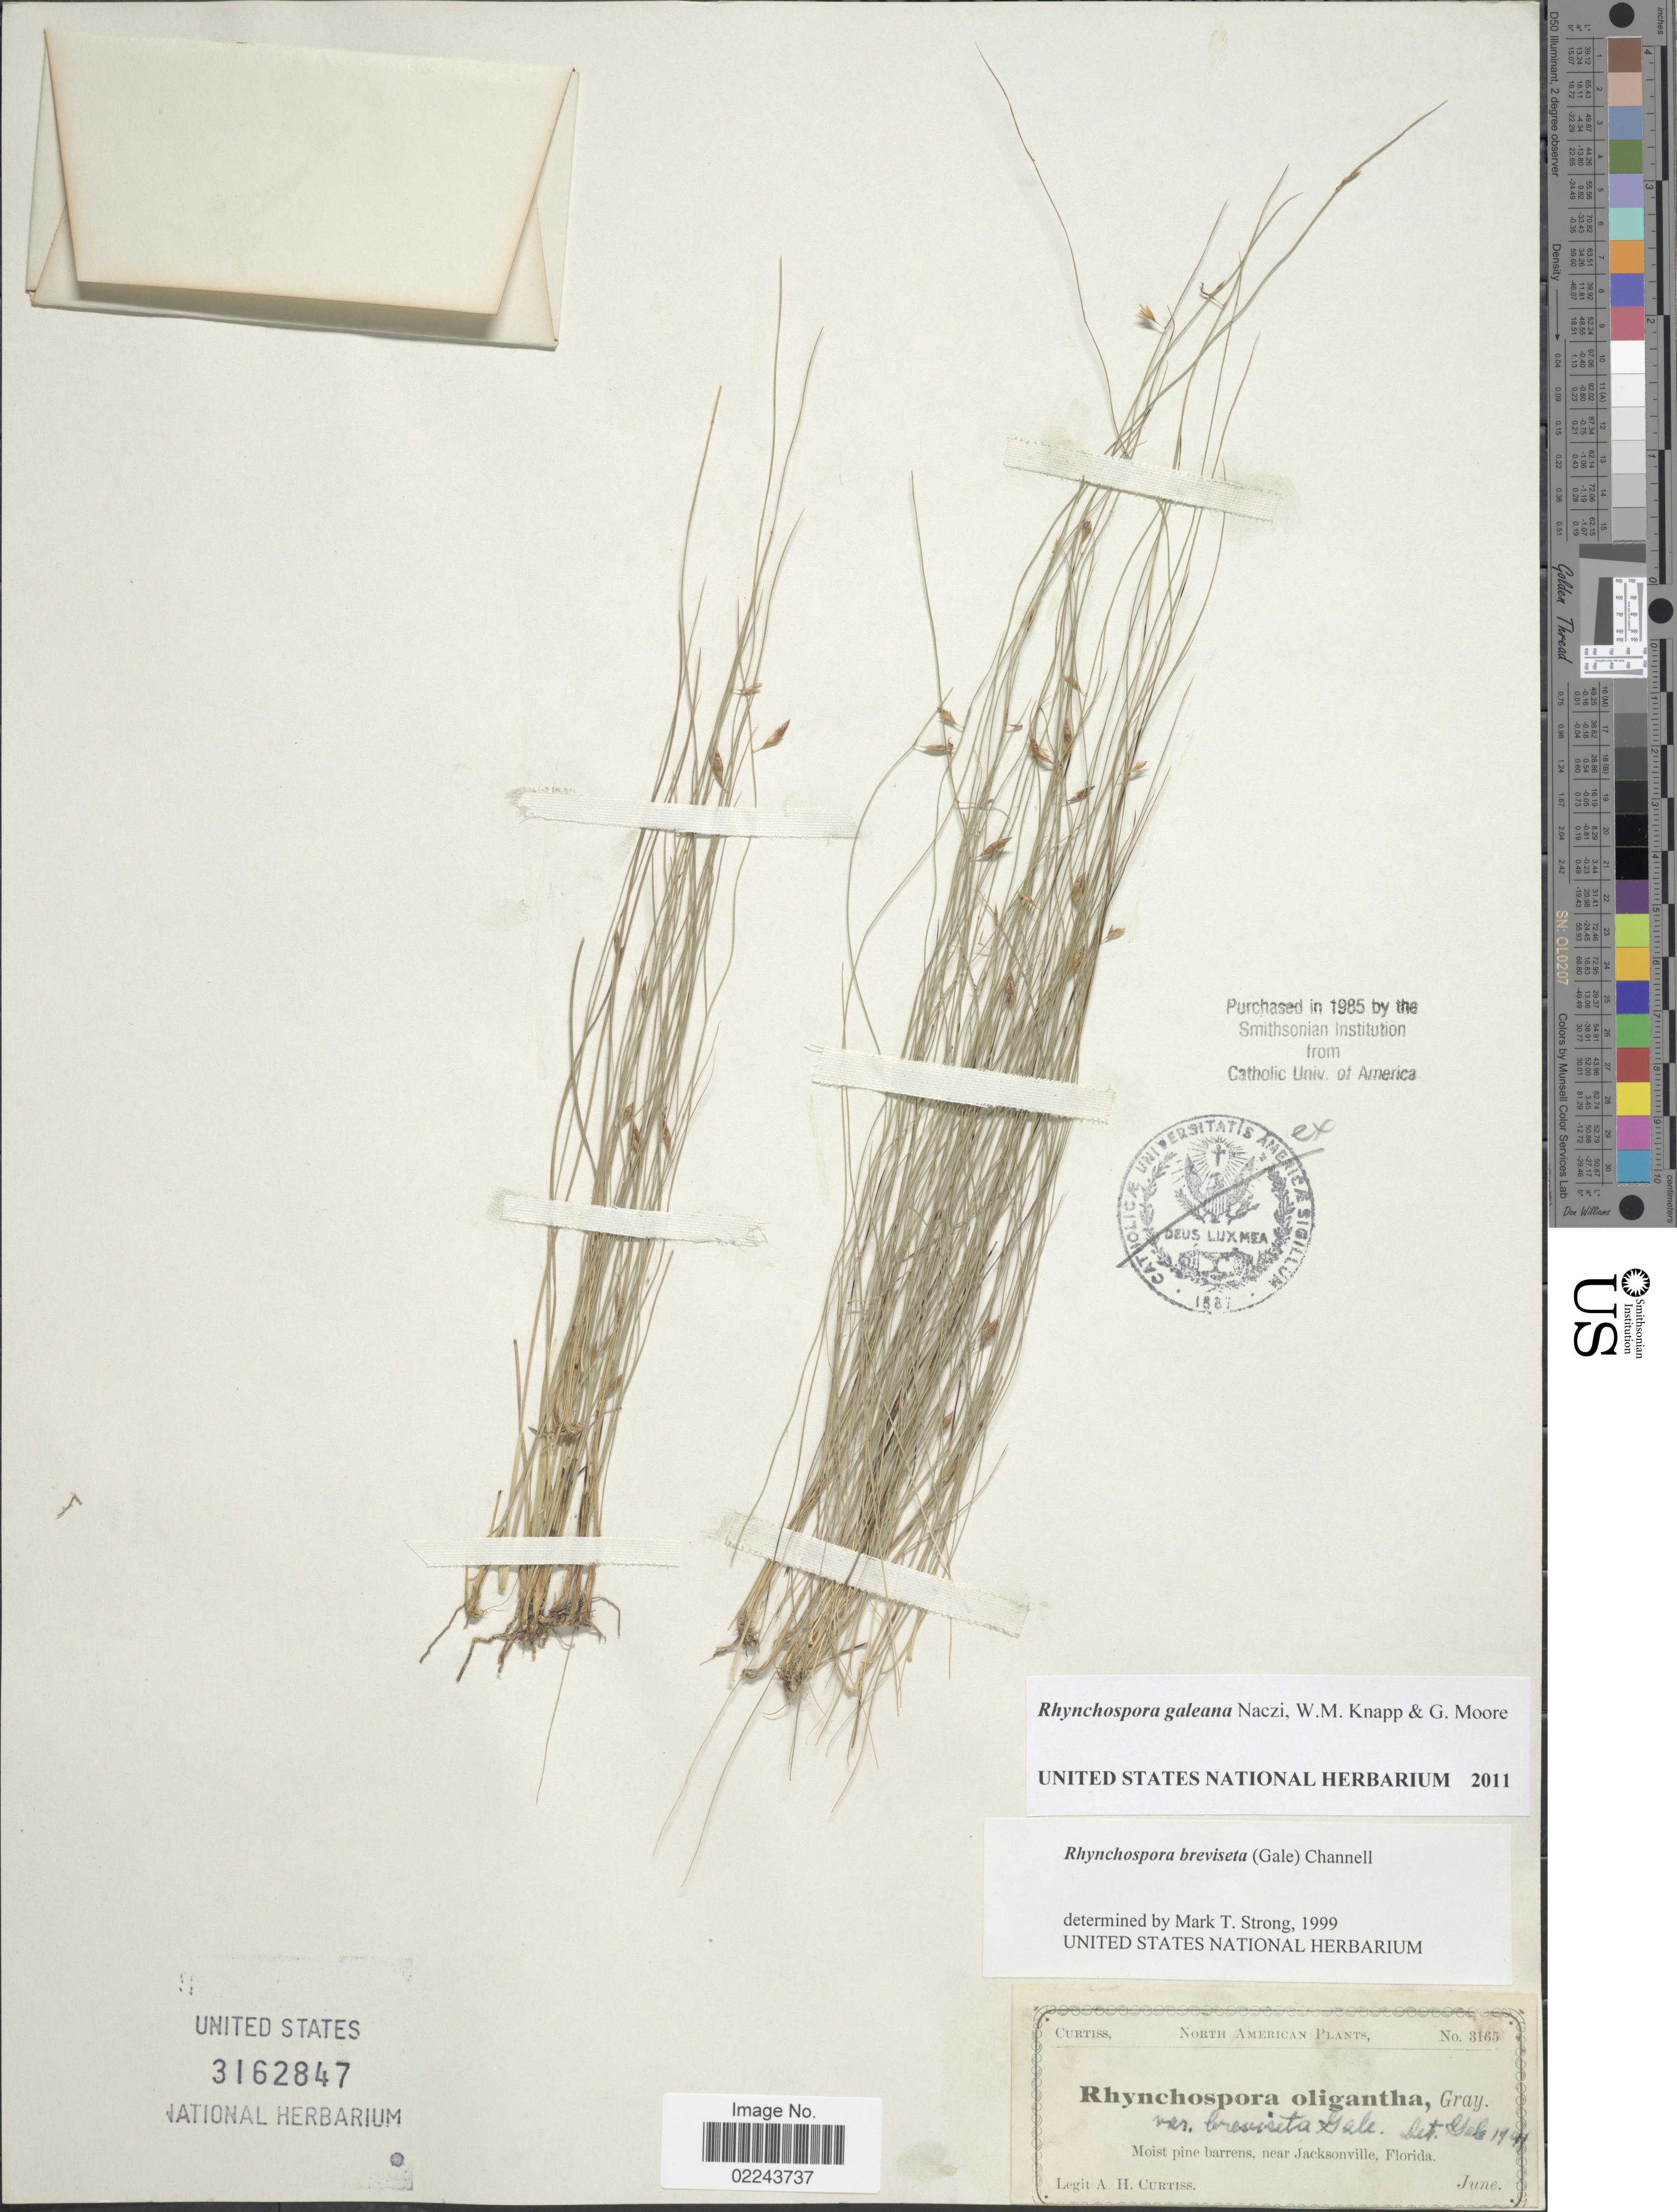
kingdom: Plantae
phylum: Tracheophyta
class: Liliopsida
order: Poales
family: Cyperaceae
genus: Rhynchospora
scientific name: Rhynchospora galeana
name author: Naczi et al.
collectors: A. H. Curtiss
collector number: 3165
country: United States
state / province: Florida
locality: Near Jacksonville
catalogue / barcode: US 3162847